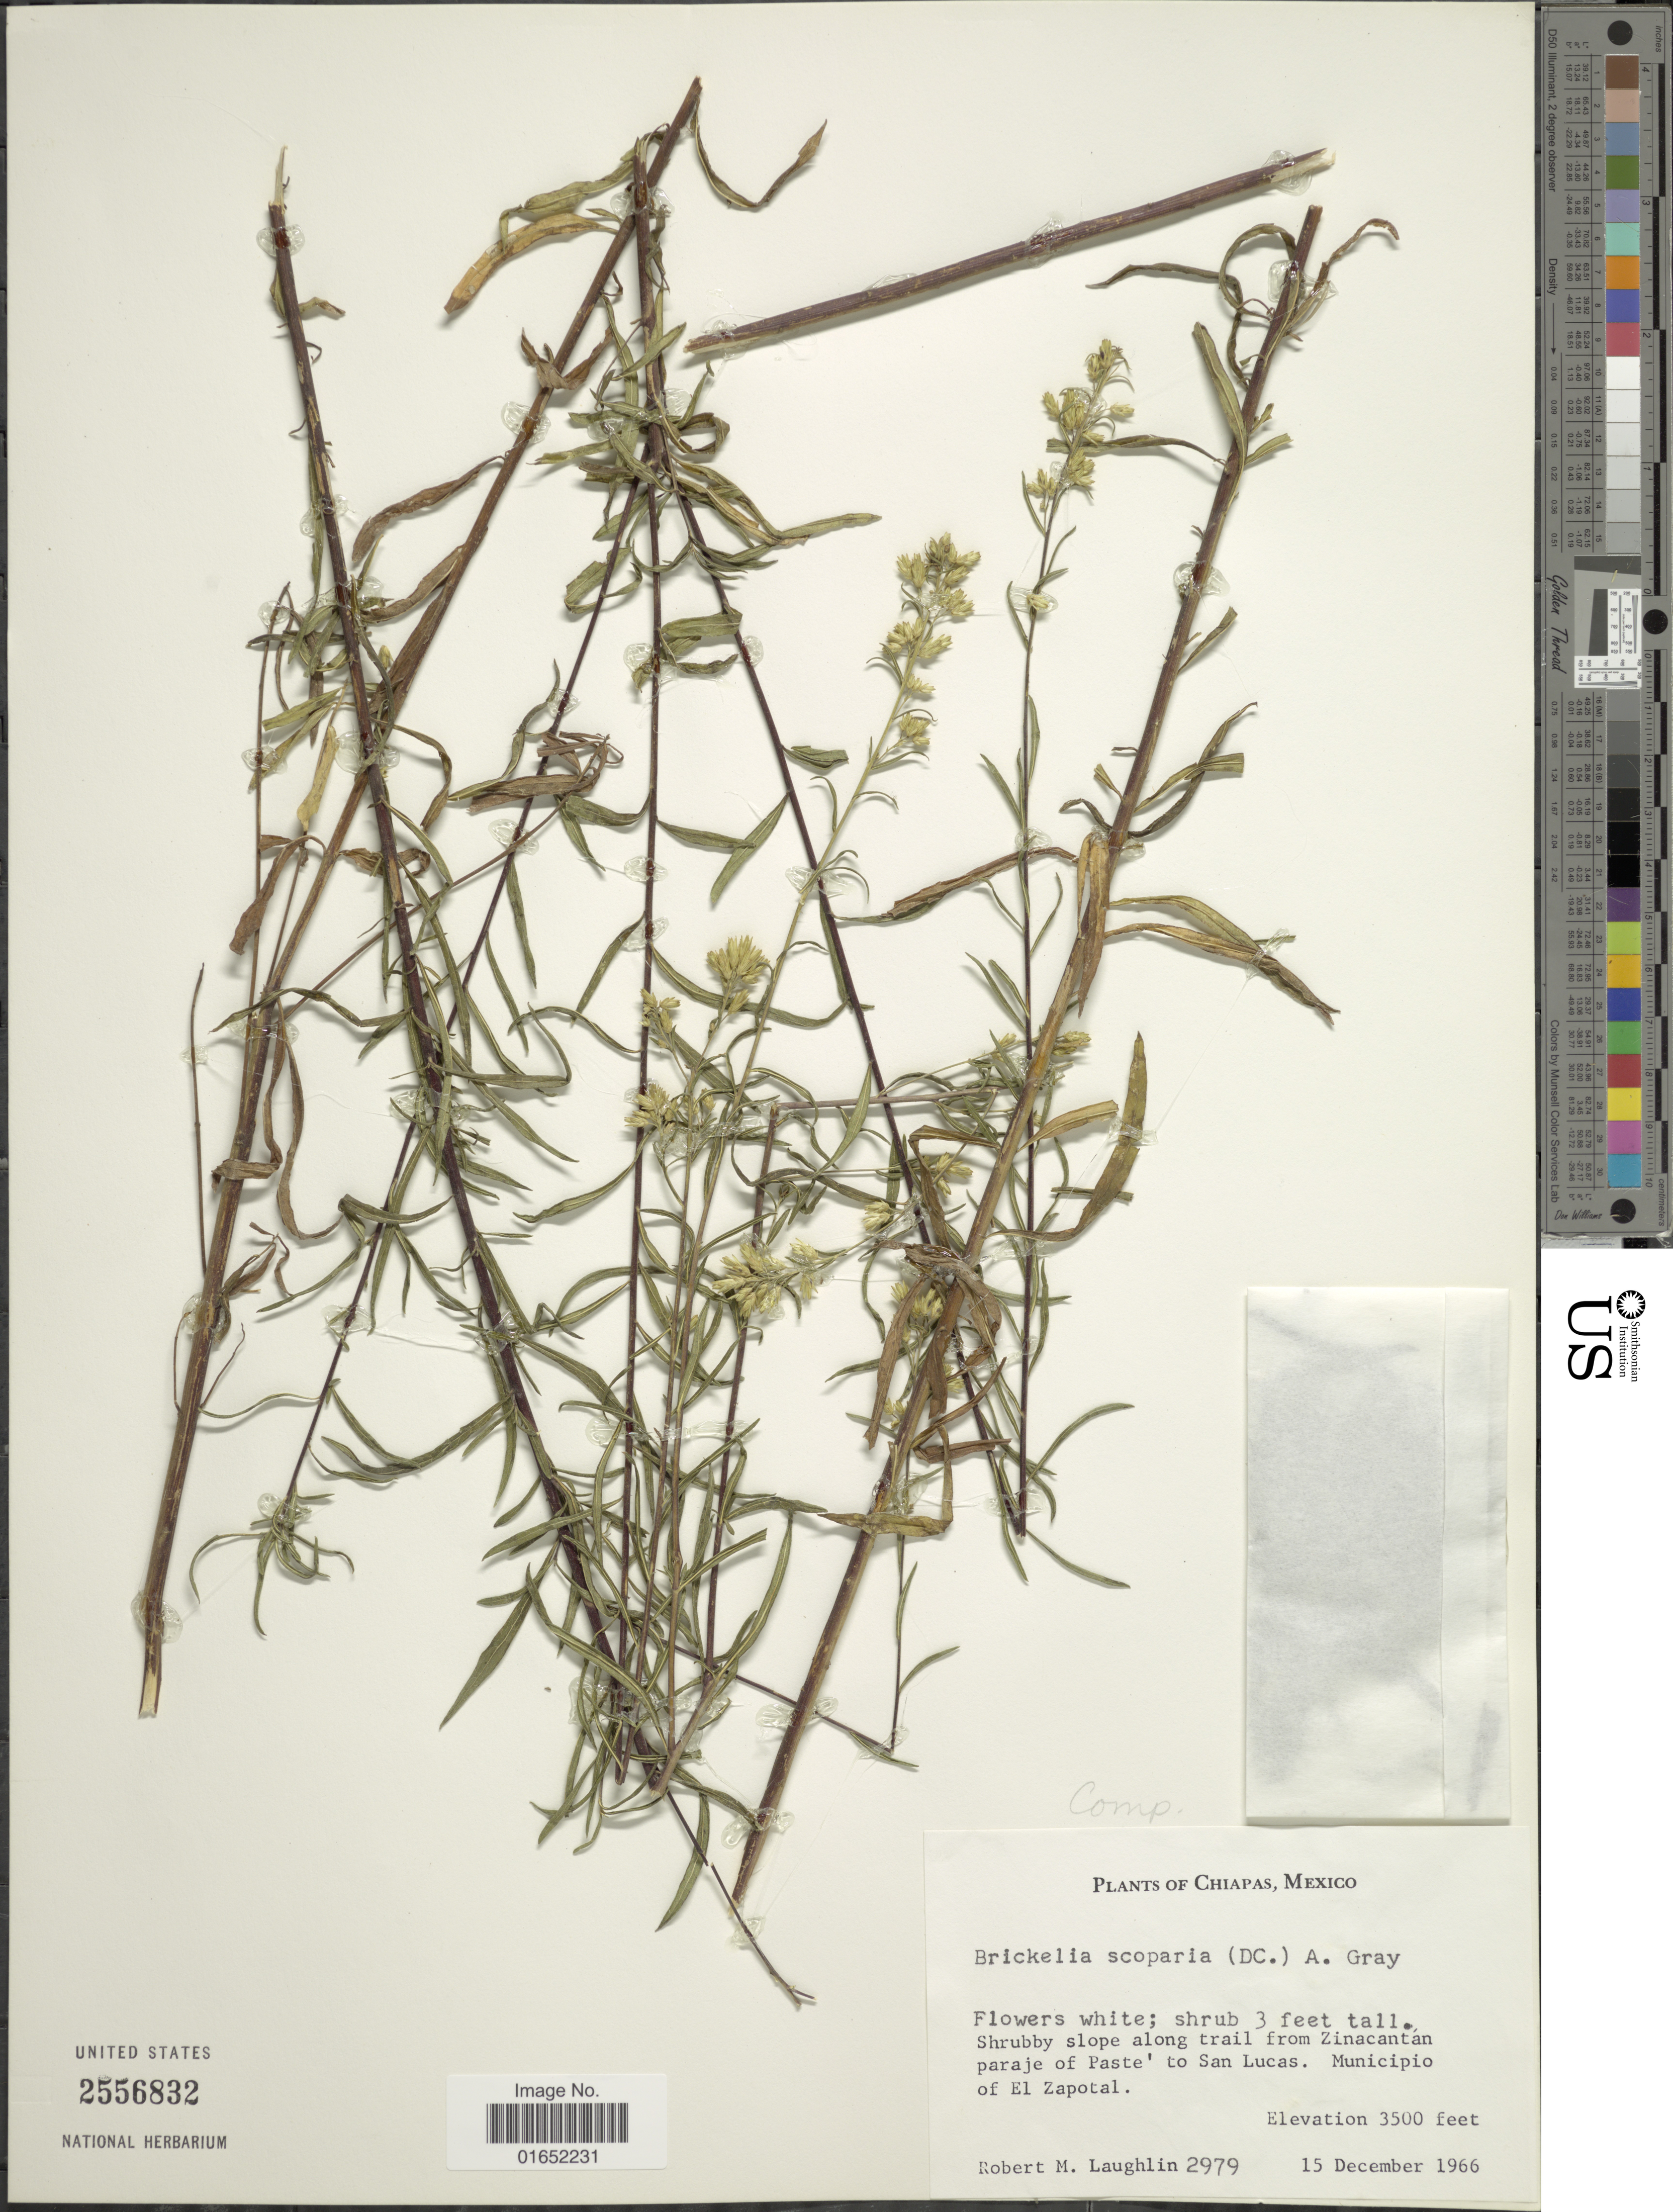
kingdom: Plantae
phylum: Tracheophyta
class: Magnoliopsida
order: Asterales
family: Asteraceae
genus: Brickellia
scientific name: Brickellia scoparia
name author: (DC.) A. Gray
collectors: R. M. Laughlin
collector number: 2979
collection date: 1966-12-15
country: Mexico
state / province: Chiapas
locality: Shrubby slope along trail from Zinacantán paraje of Paste' to San Lucas. Municipio of El Zapotal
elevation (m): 1067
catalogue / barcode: US 2556832